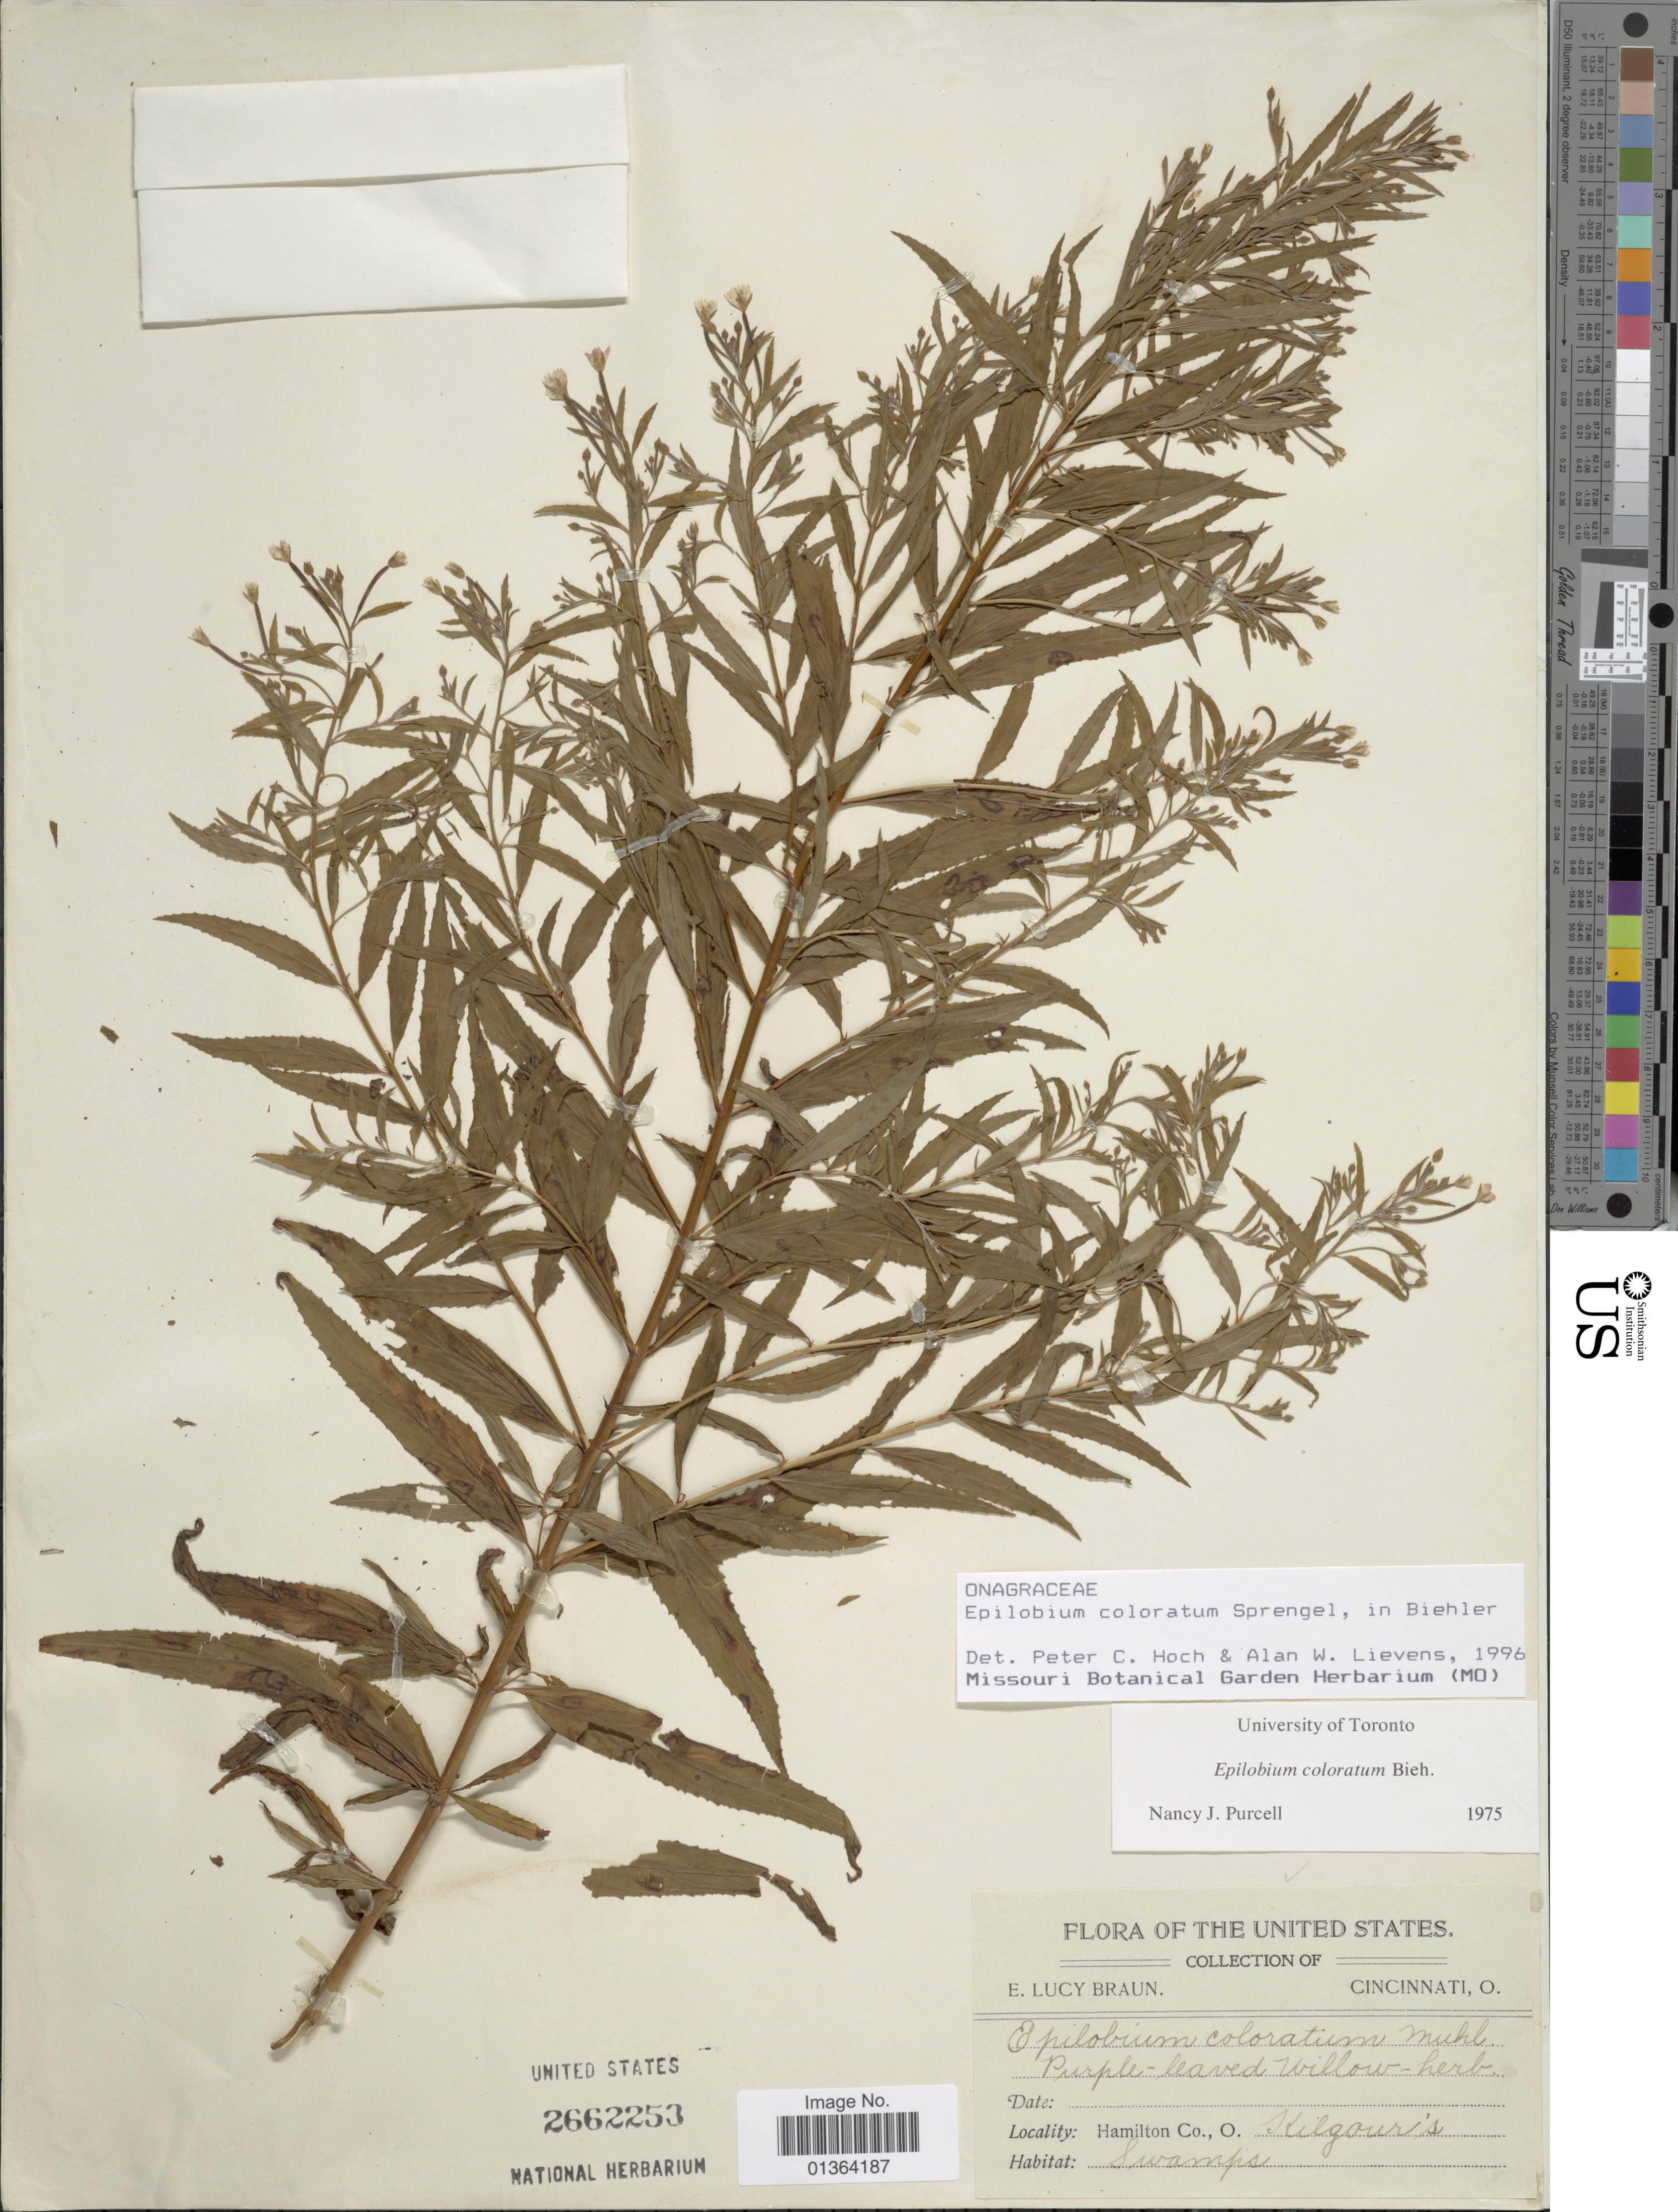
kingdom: Plantae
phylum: Tracheophyta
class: Magnoliopsida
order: Myrtales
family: Onagraceae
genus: Epilobium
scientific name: Epilobium coloratum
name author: Biehler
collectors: E. L. Braun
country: United States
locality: Hamilton Co., O. Kilgour's.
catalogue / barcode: US 2662253